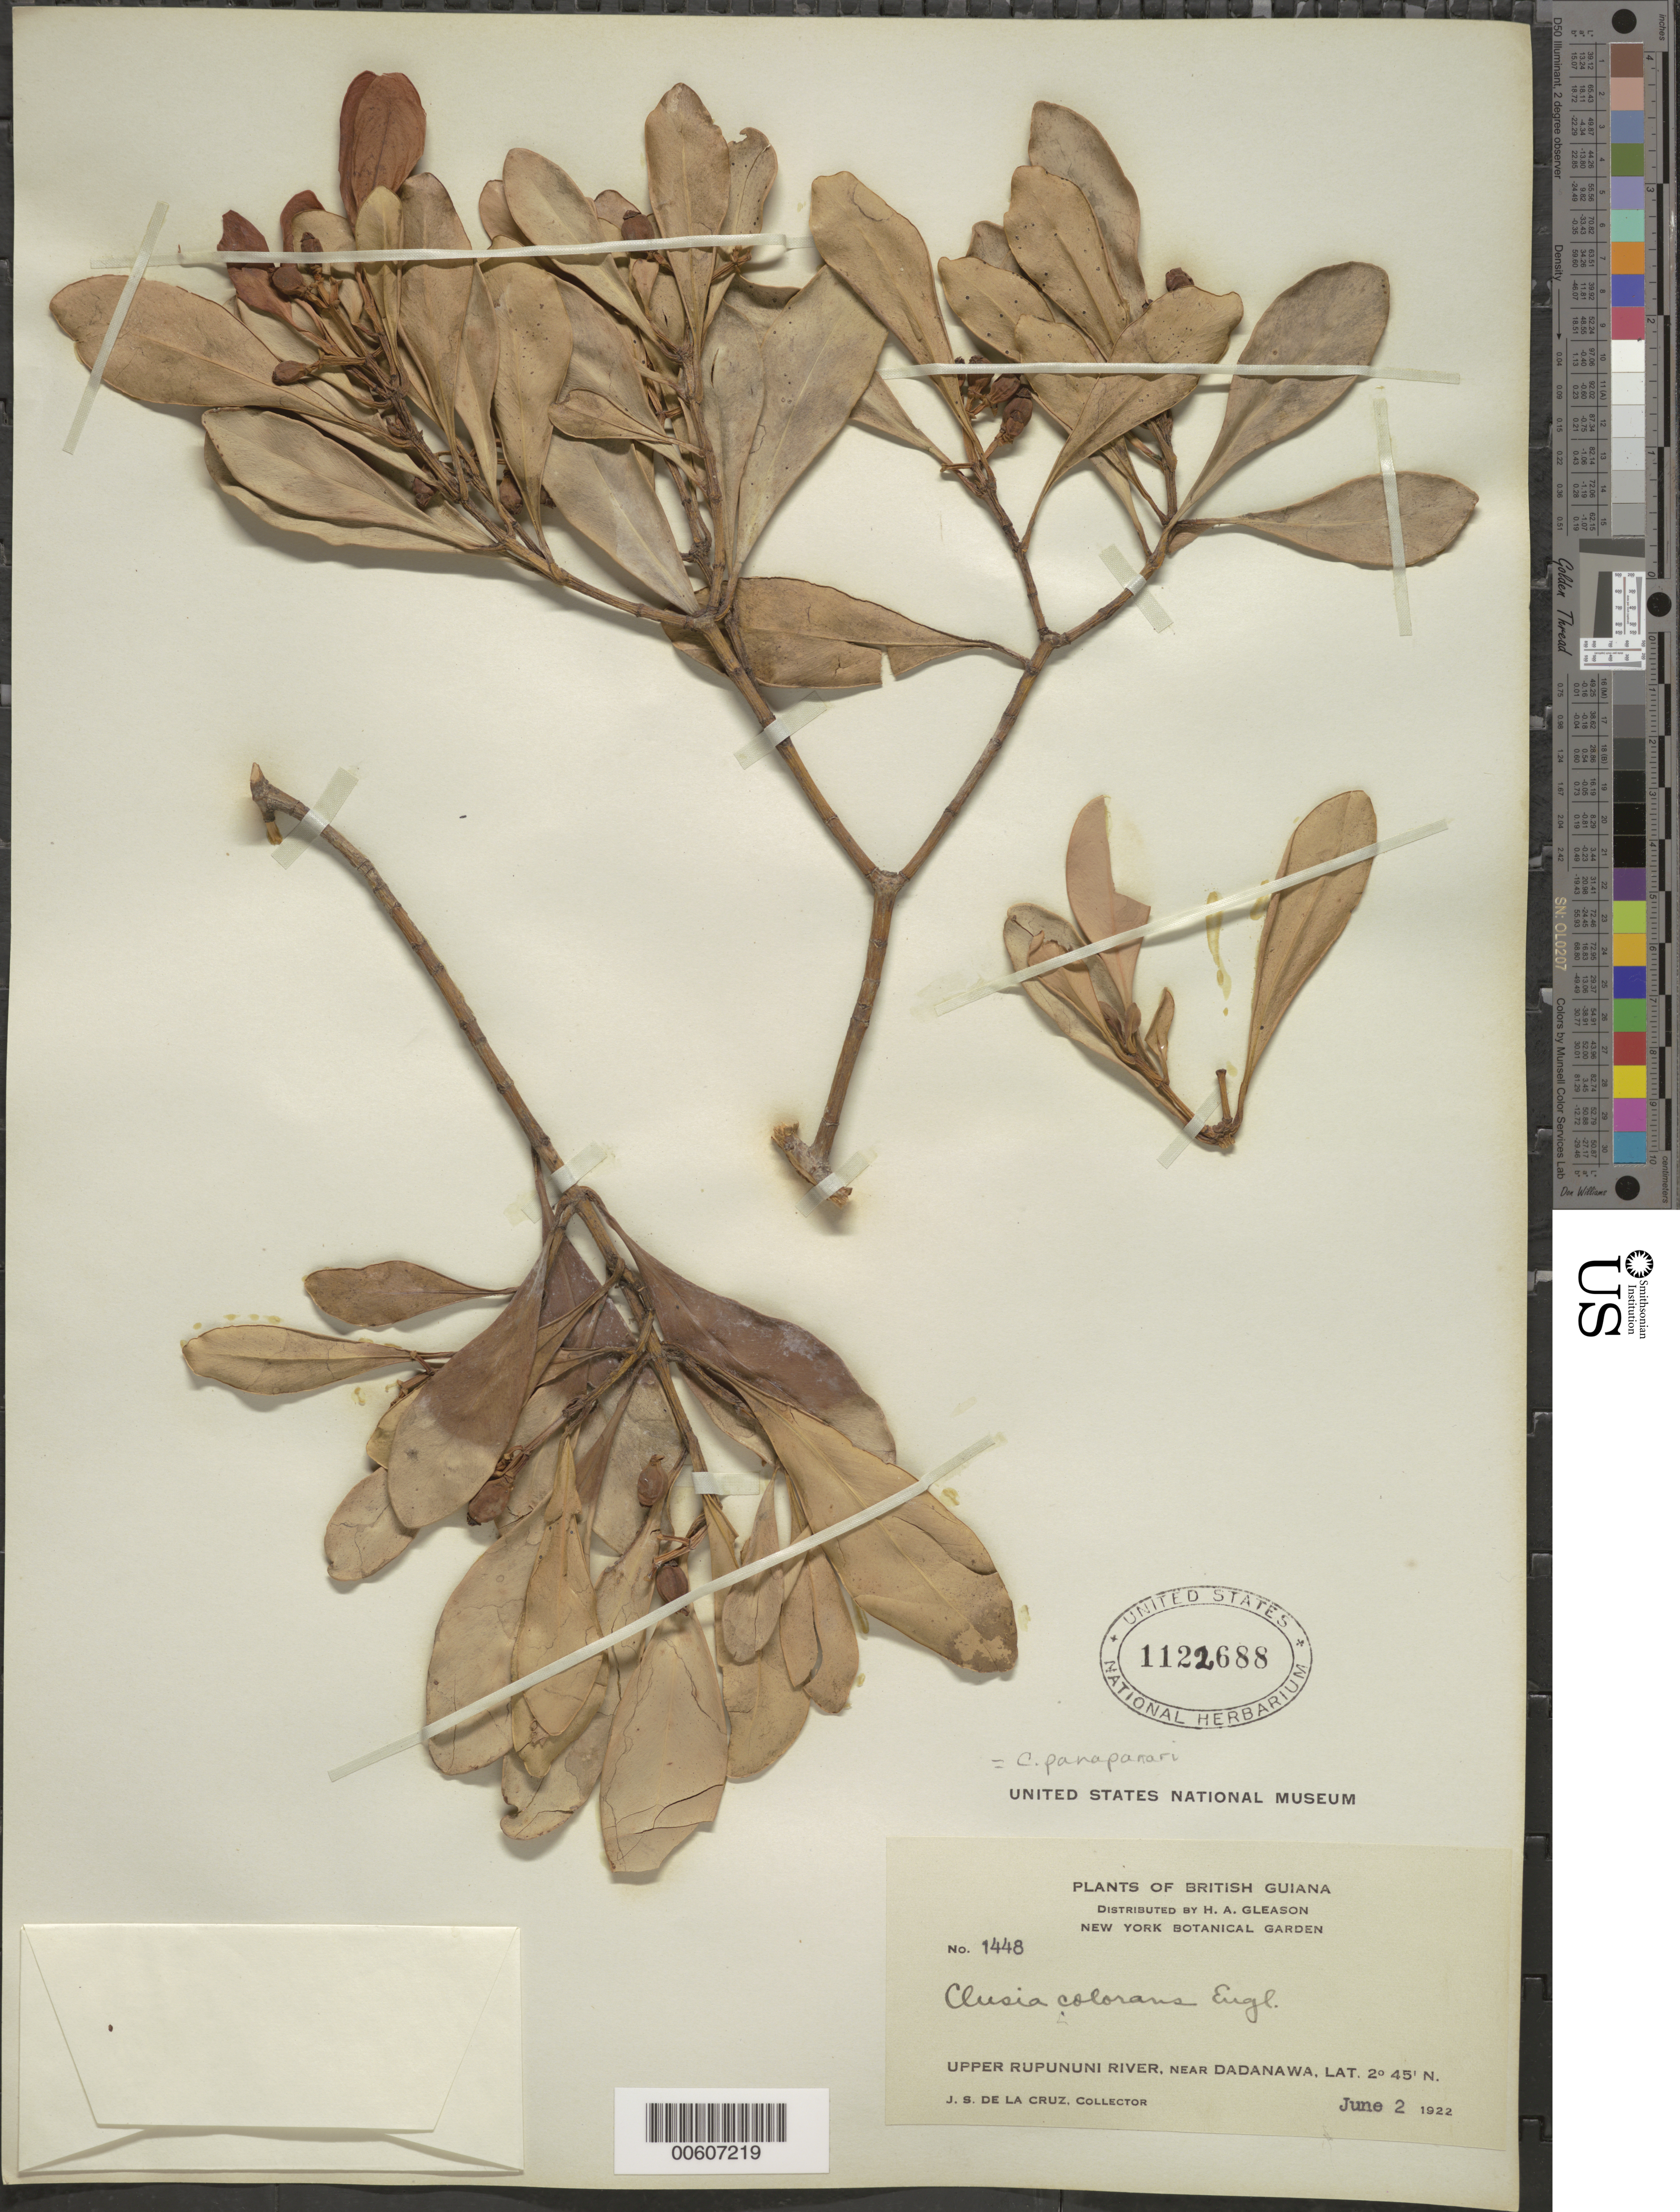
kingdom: Plantae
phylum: Tracheophyta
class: Magnoliopsida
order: Malpighiales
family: Clusiaceae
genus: Clusia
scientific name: Clusia panapanari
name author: (Aubl.) Choisy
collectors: J. S. de la Cruz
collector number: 1448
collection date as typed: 2-Jun-22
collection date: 1922-06-02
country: Guyana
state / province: U. Takutu-U. Essequibo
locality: Dadanawa, vic., upper Rupununi R.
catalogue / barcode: US 1122688